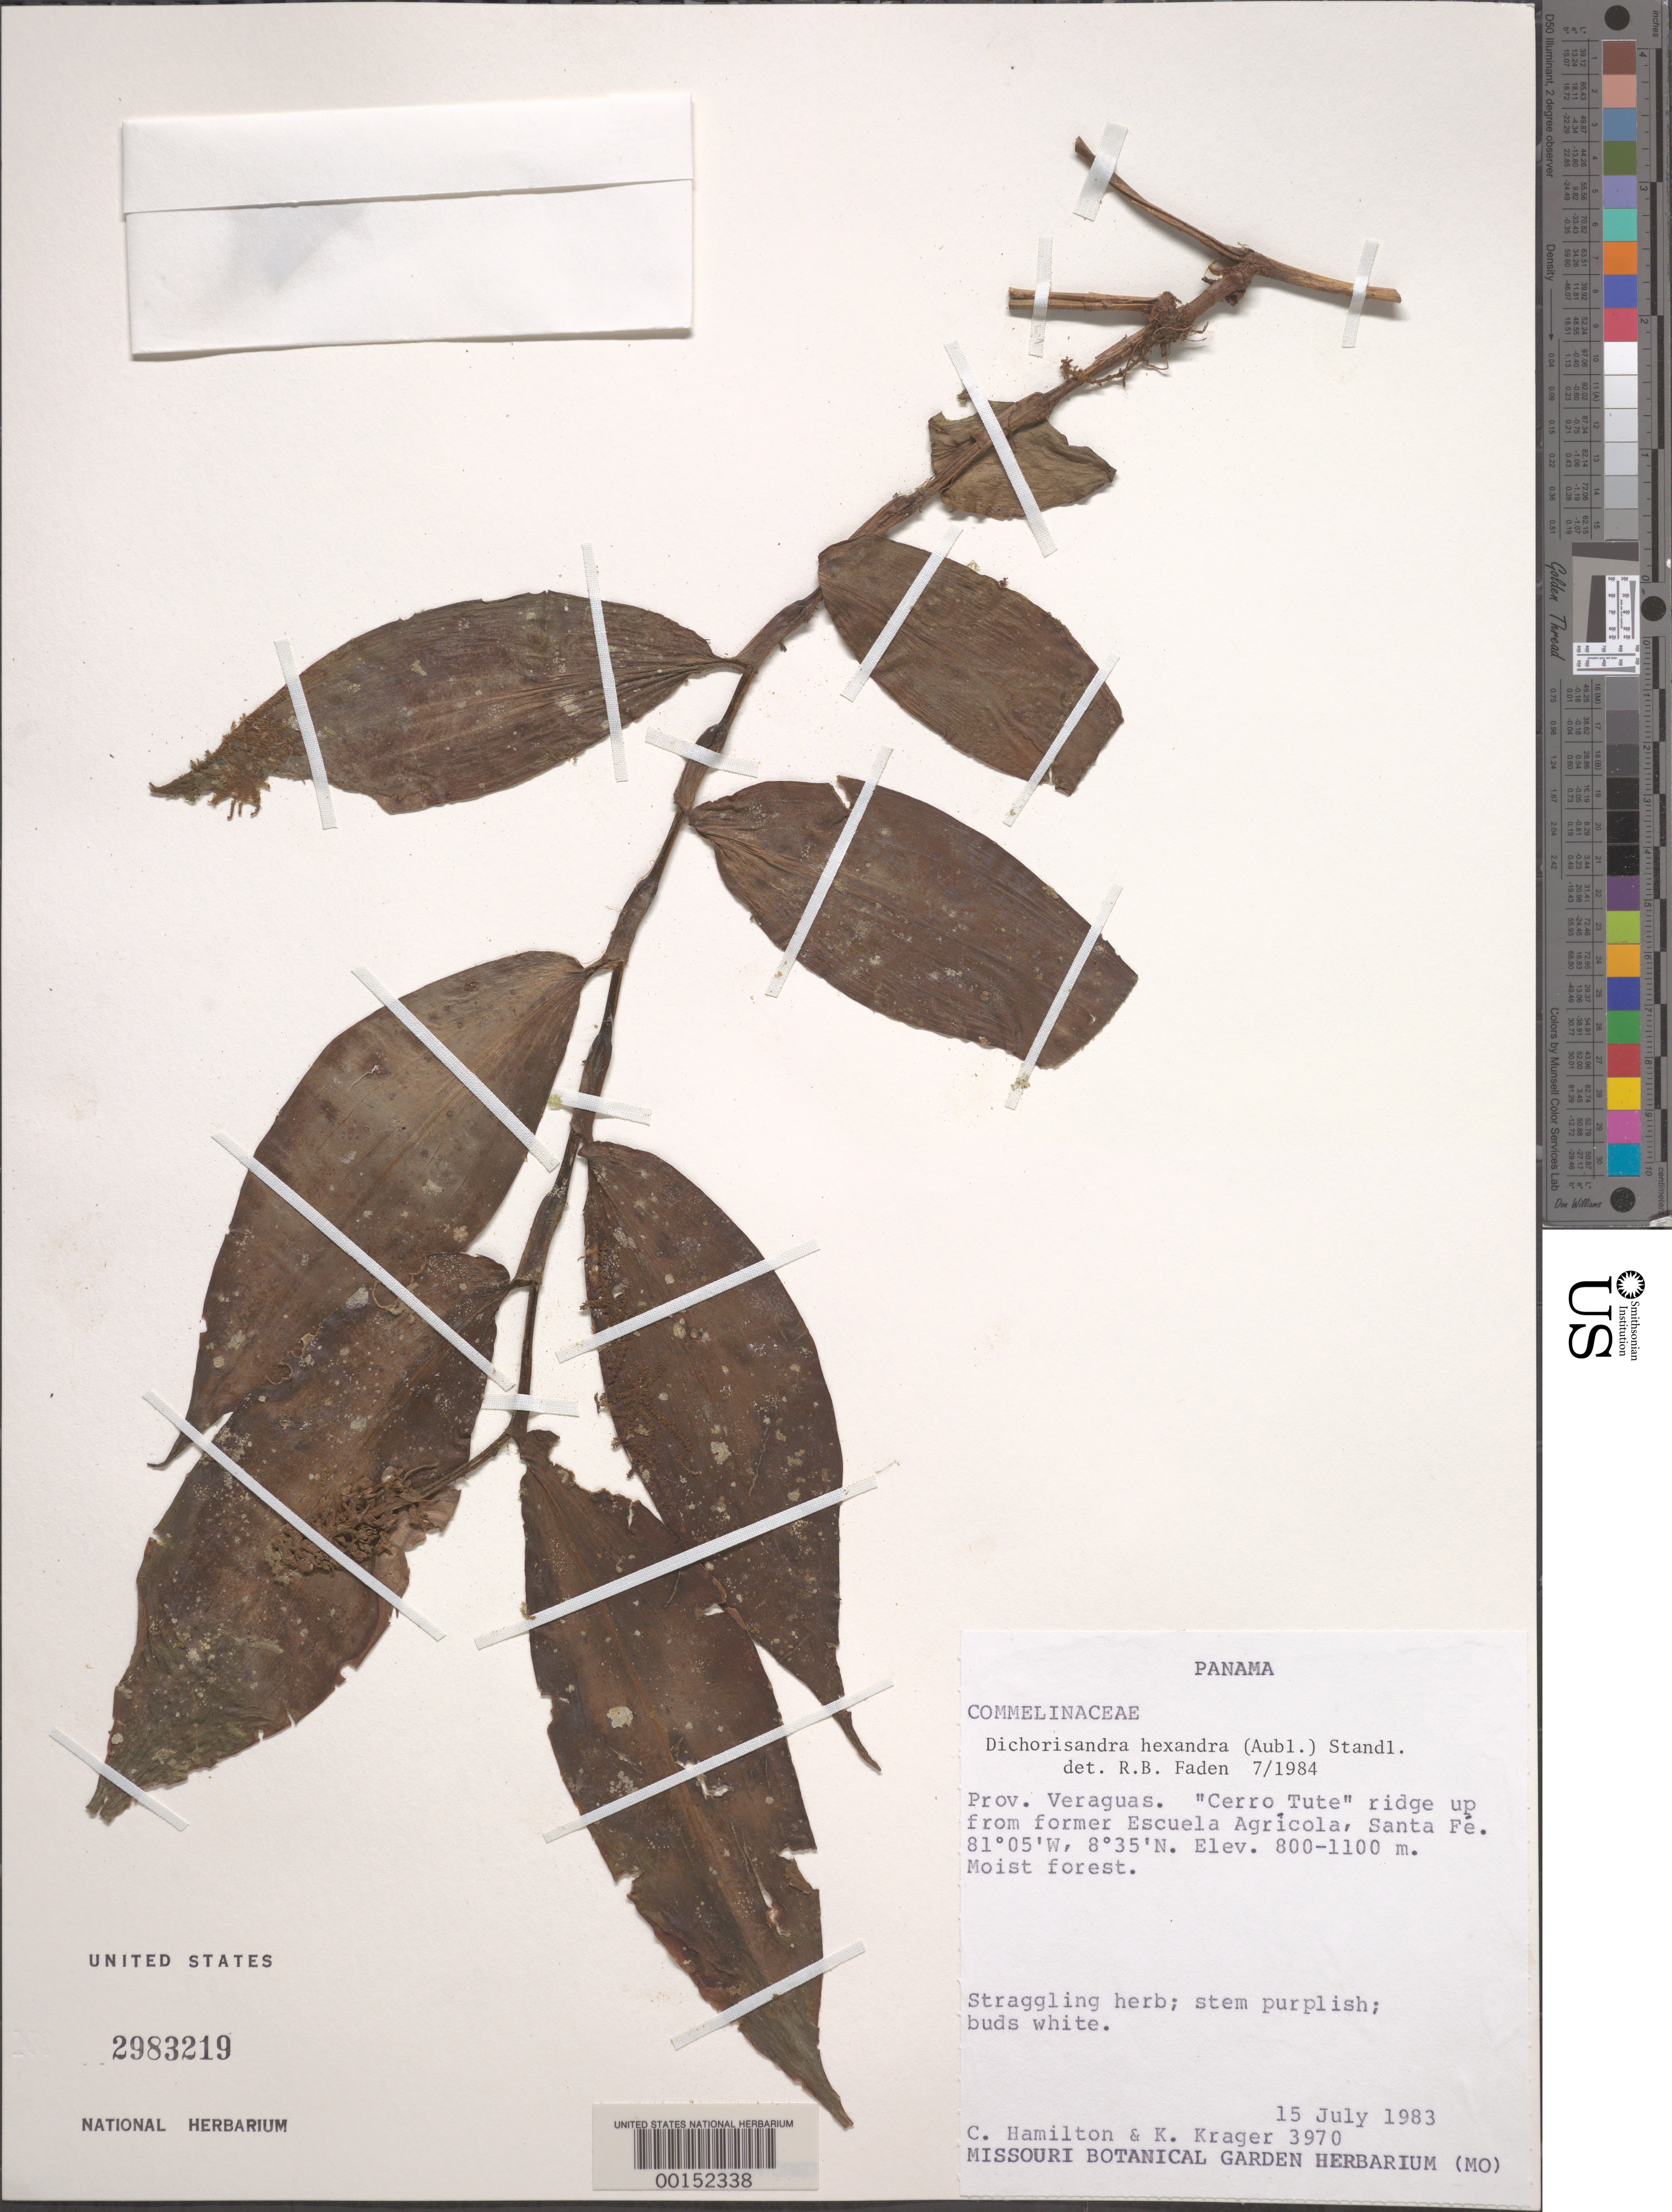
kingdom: Plantae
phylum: Tracheophyta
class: Liliopsida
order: Commelinales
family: Commelinaceae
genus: Dichorisandra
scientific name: Dichorisandra hexandra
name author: (Aubl.) Standl.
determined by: Faden, Robert B., (US), Smithsonian Institution - National Museum of Natural History (UNITED STATES)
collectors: C. Hamilton & K. Kraeger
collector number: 3970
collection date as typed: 15 Jul 1983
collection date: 1983-07-15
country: Panama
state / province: Veraguas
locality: Near agriculture school, Santa Fe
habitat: Moist forest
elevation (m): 800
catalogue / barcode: US 2983219